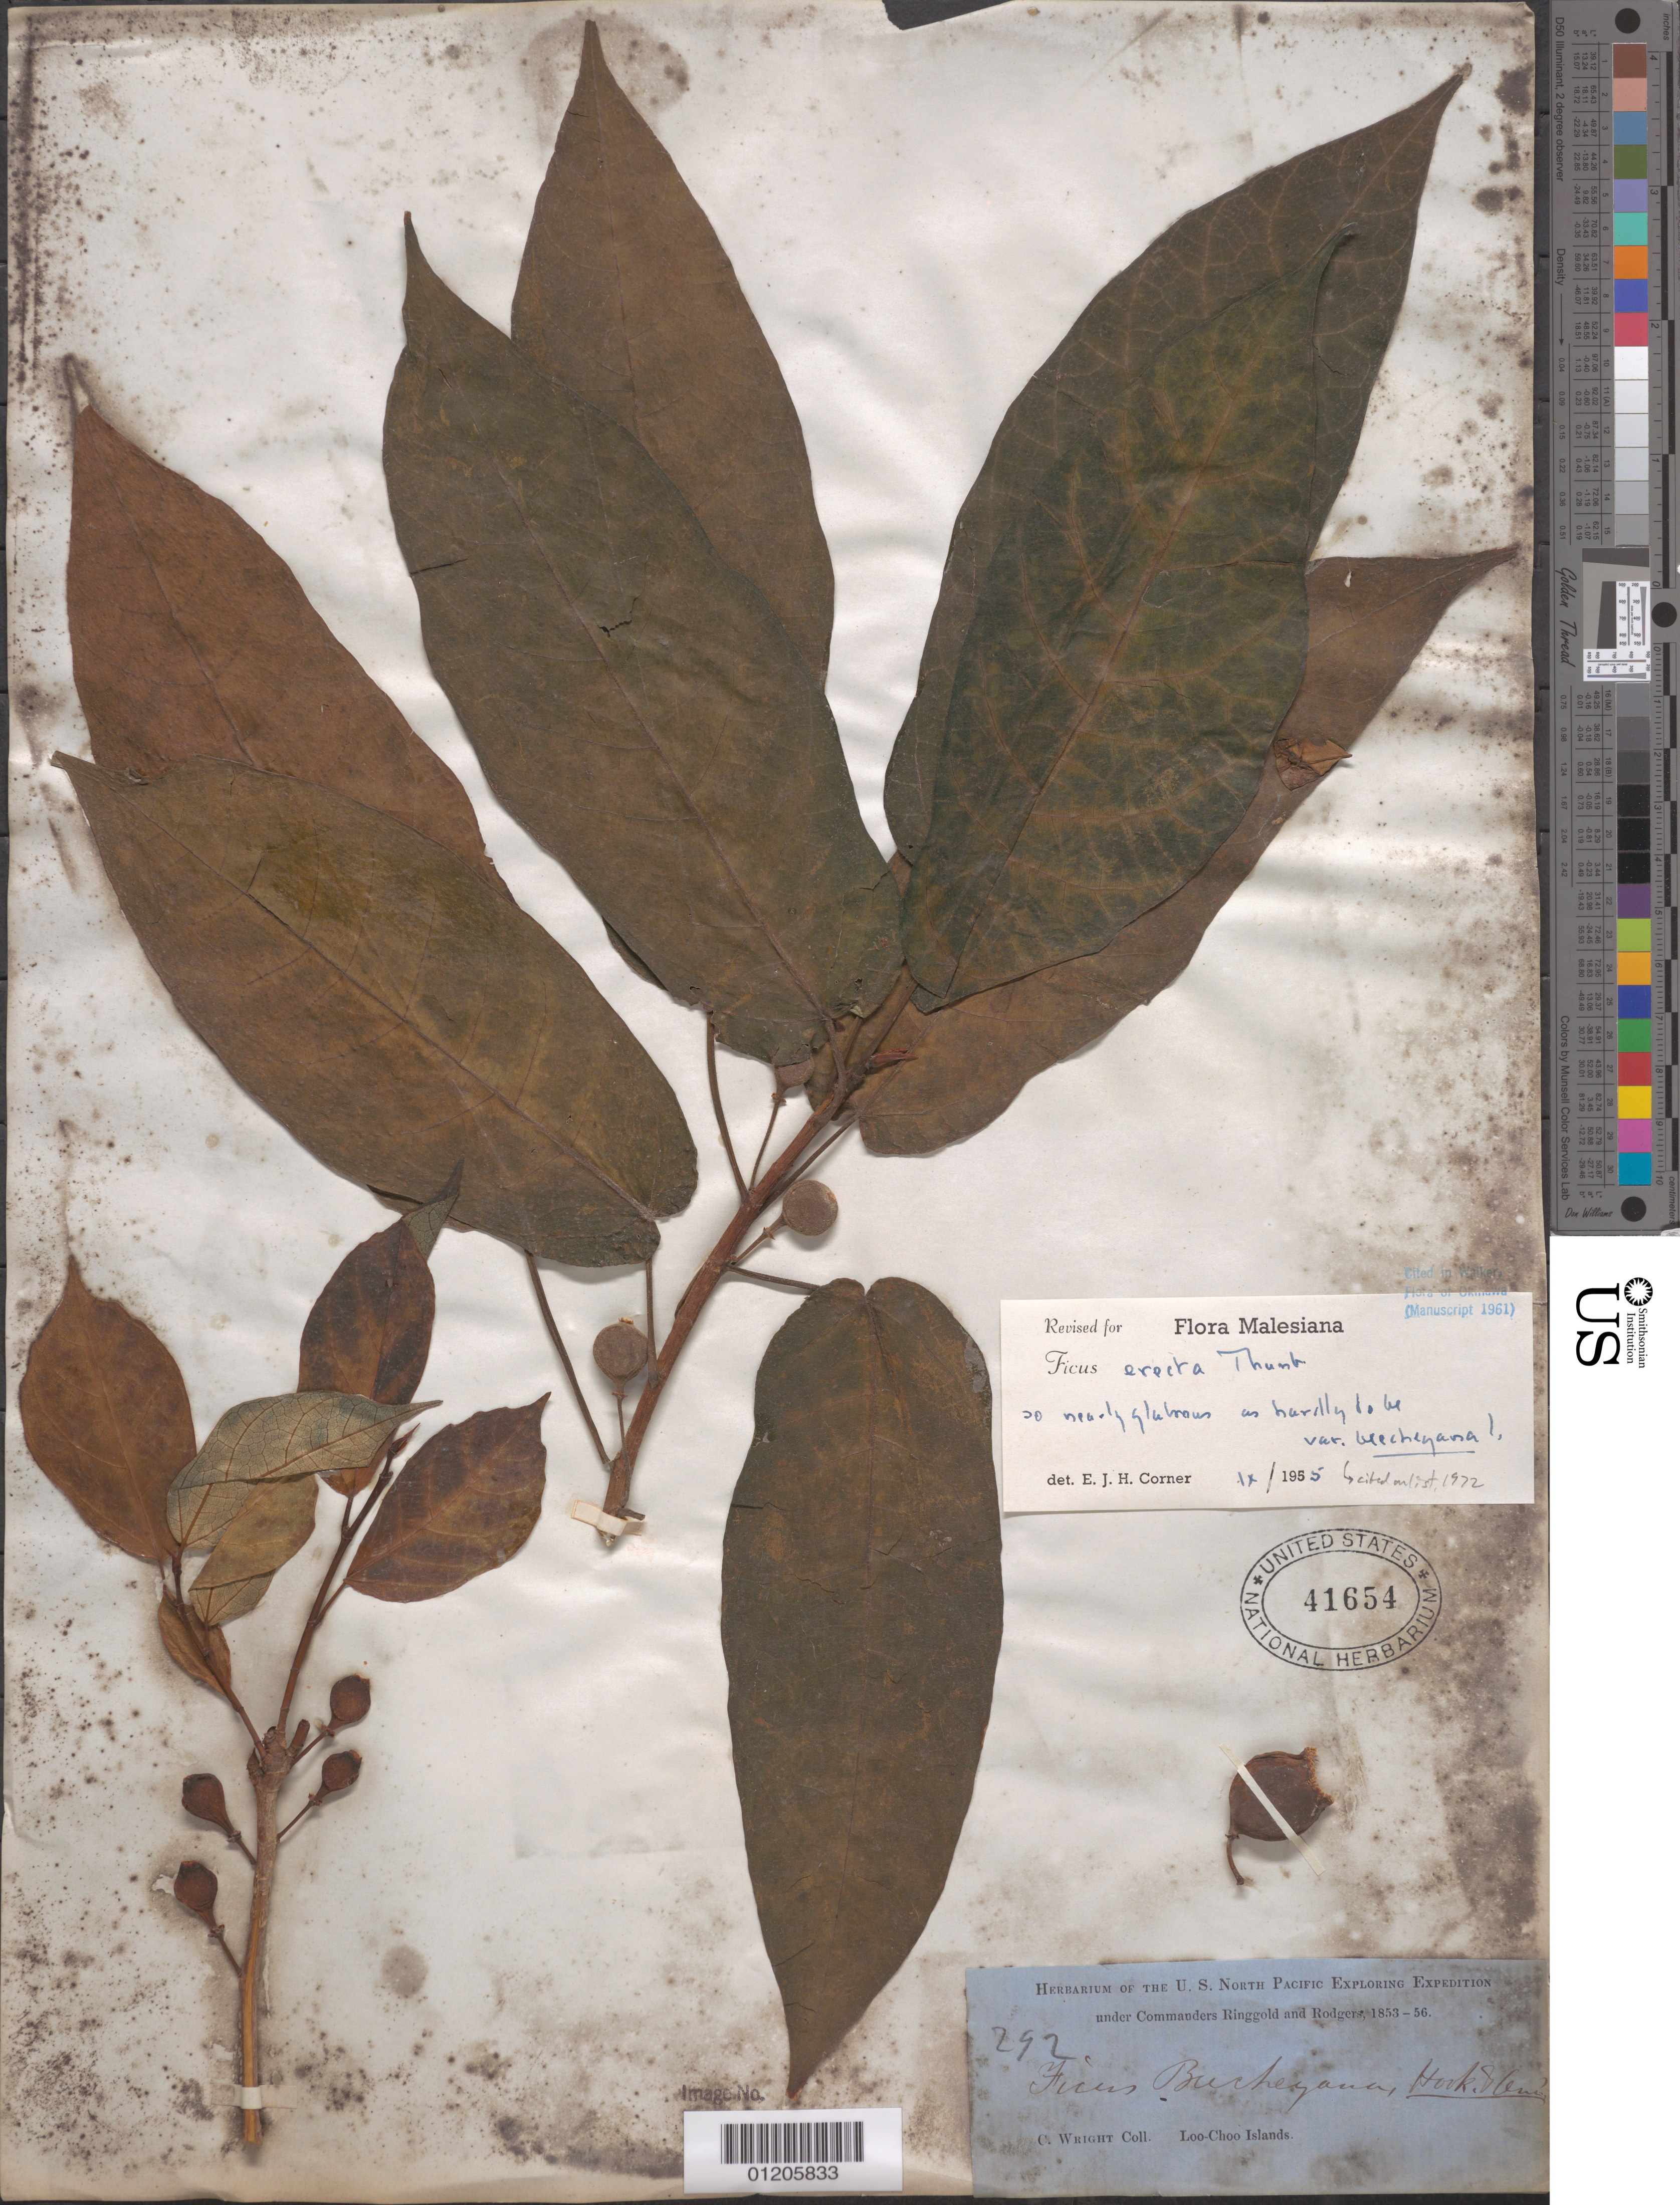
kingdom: Plantae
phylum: Tracheophyta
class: Magnoliopsida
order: Rosales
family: Moraceae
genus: Ficus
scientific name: Ficus erecta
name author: Thunb.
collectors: C. Wright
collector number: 292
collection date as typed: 1853 to -- --- 1856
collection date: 1853/1856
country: Japan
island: Ryukyu Islands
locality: Loo Choo Islands.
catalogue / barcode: US 41654